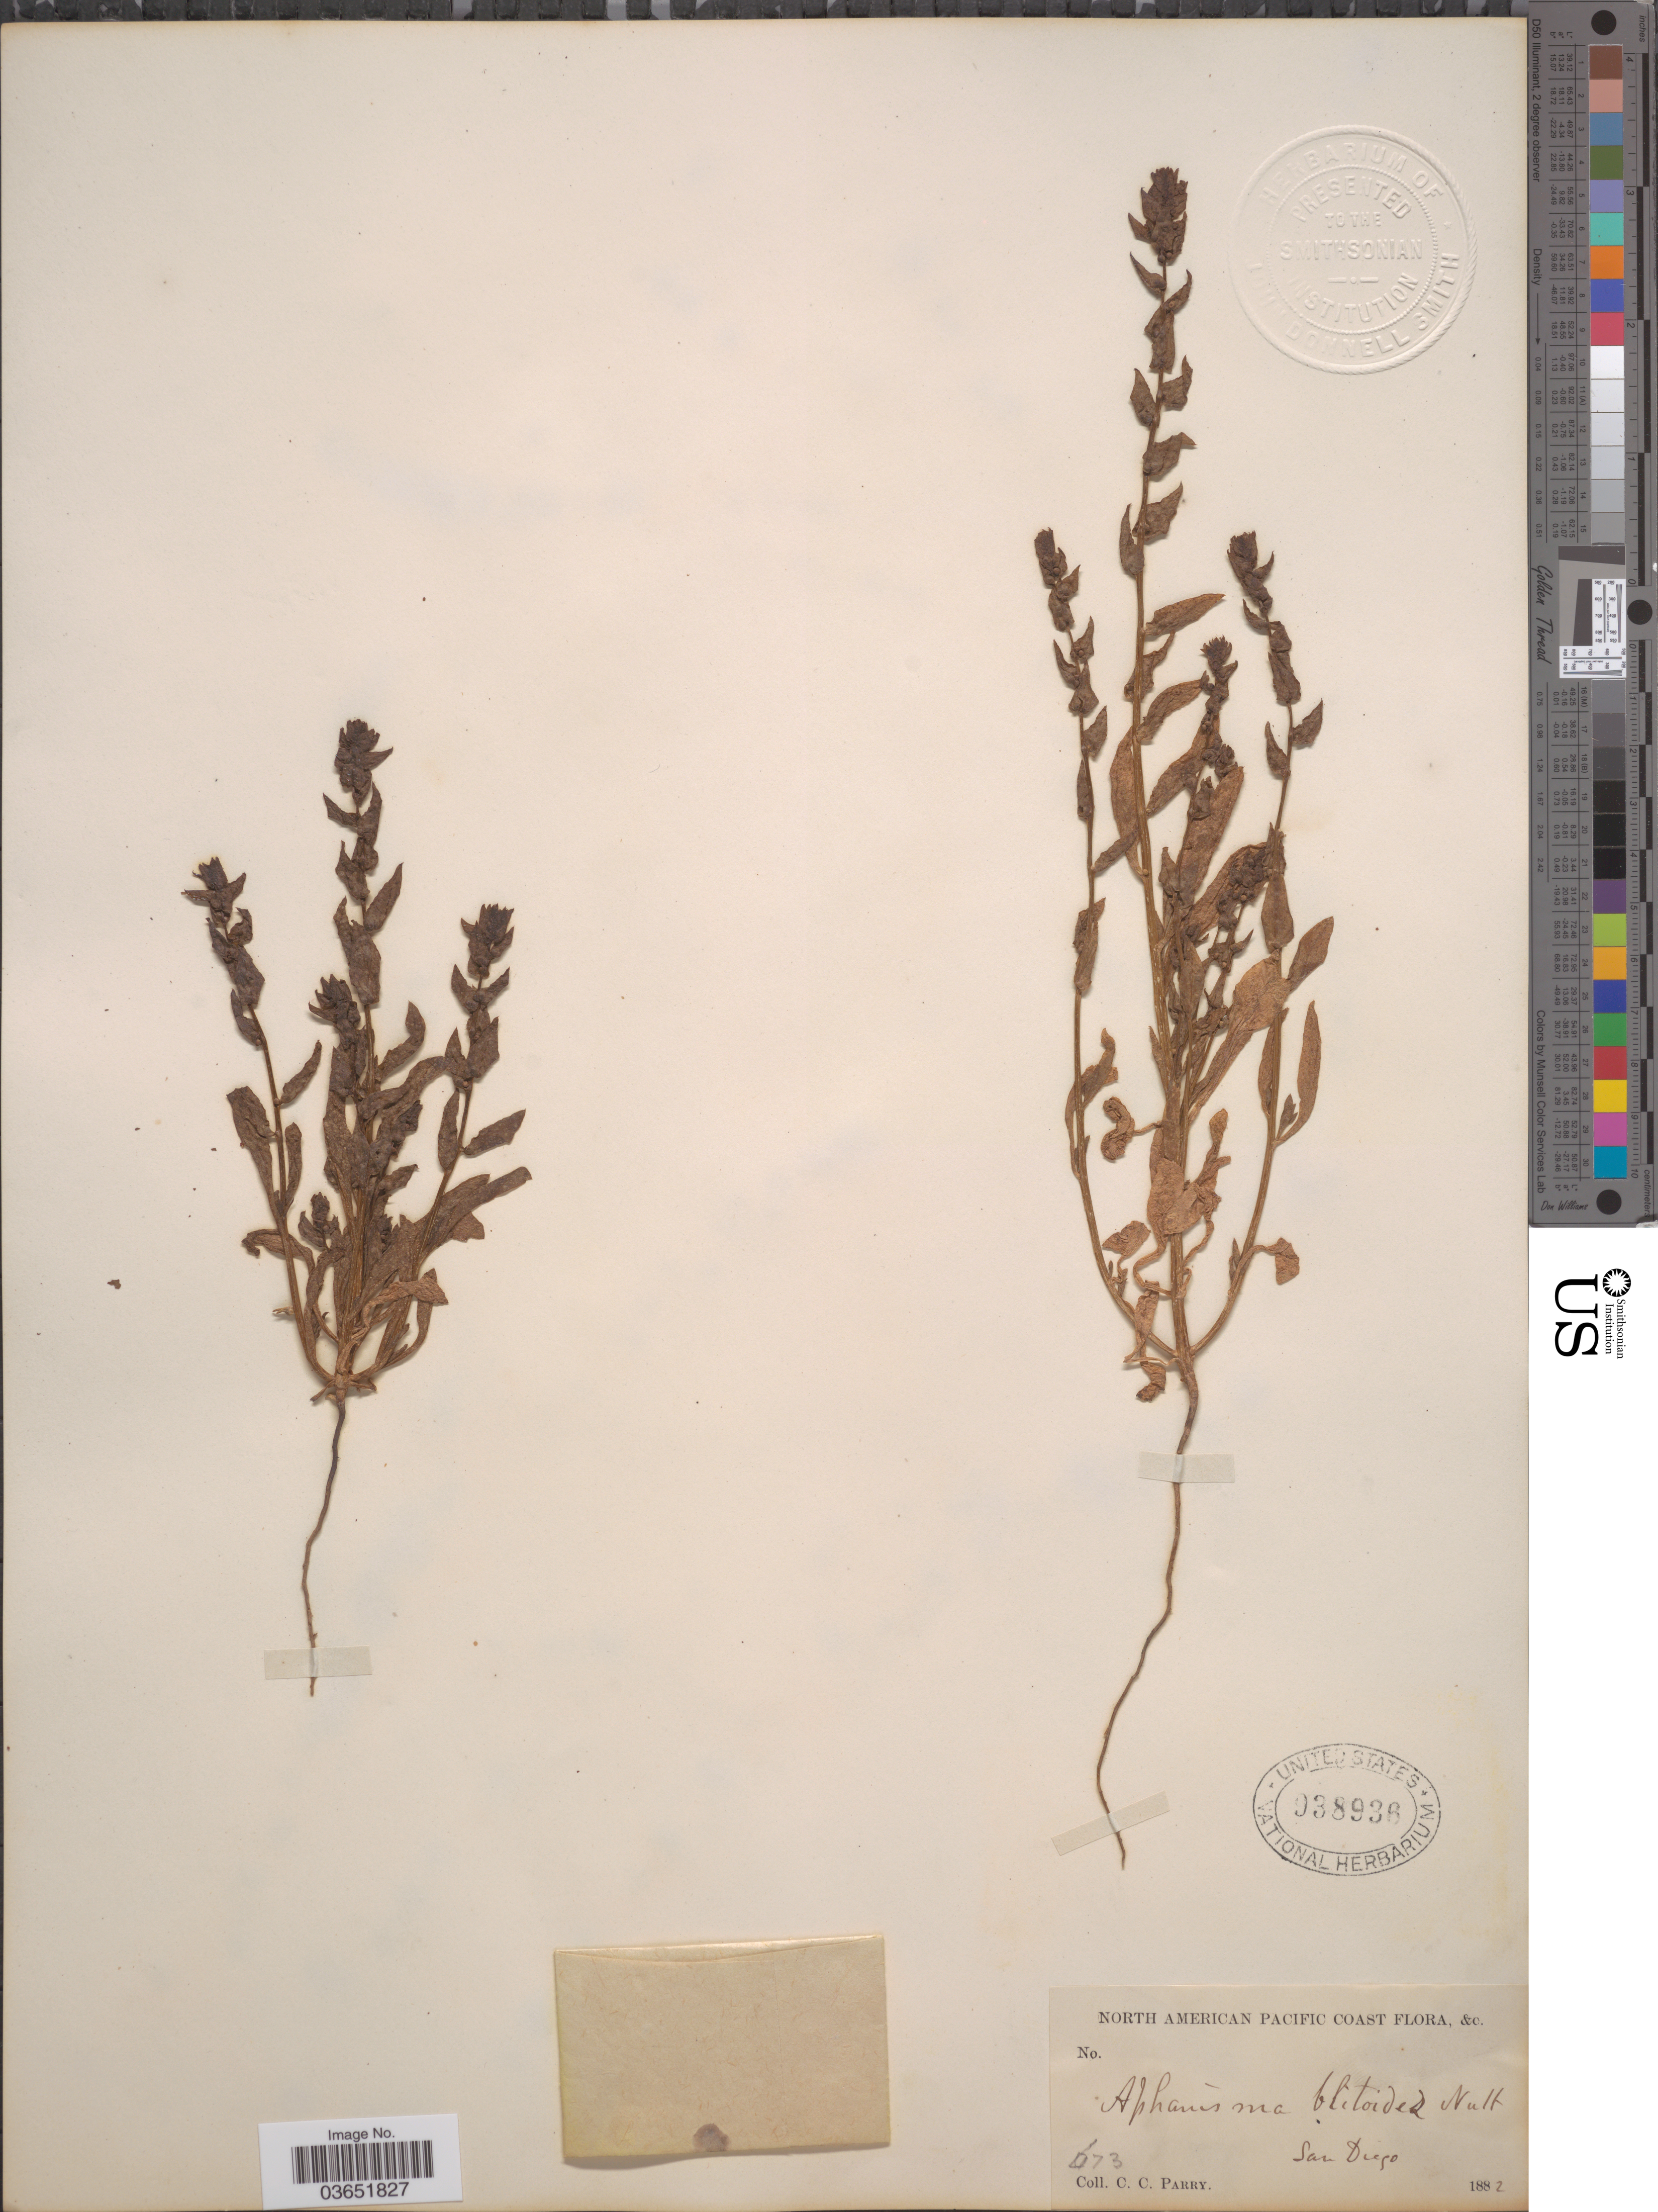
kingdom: Plantae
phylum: Tracheophyta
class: Magnoliopsida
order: Caryophyllales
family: Amaranthaceae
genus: Aphanisma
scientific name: Aphanisma blitoides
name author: Nutt. ex Moq.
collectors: C. C. Parry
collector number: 673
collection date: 1882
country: United States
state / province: California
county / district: San Diego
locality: North American Pacific Coast. San Diego.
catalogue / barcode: US 938936